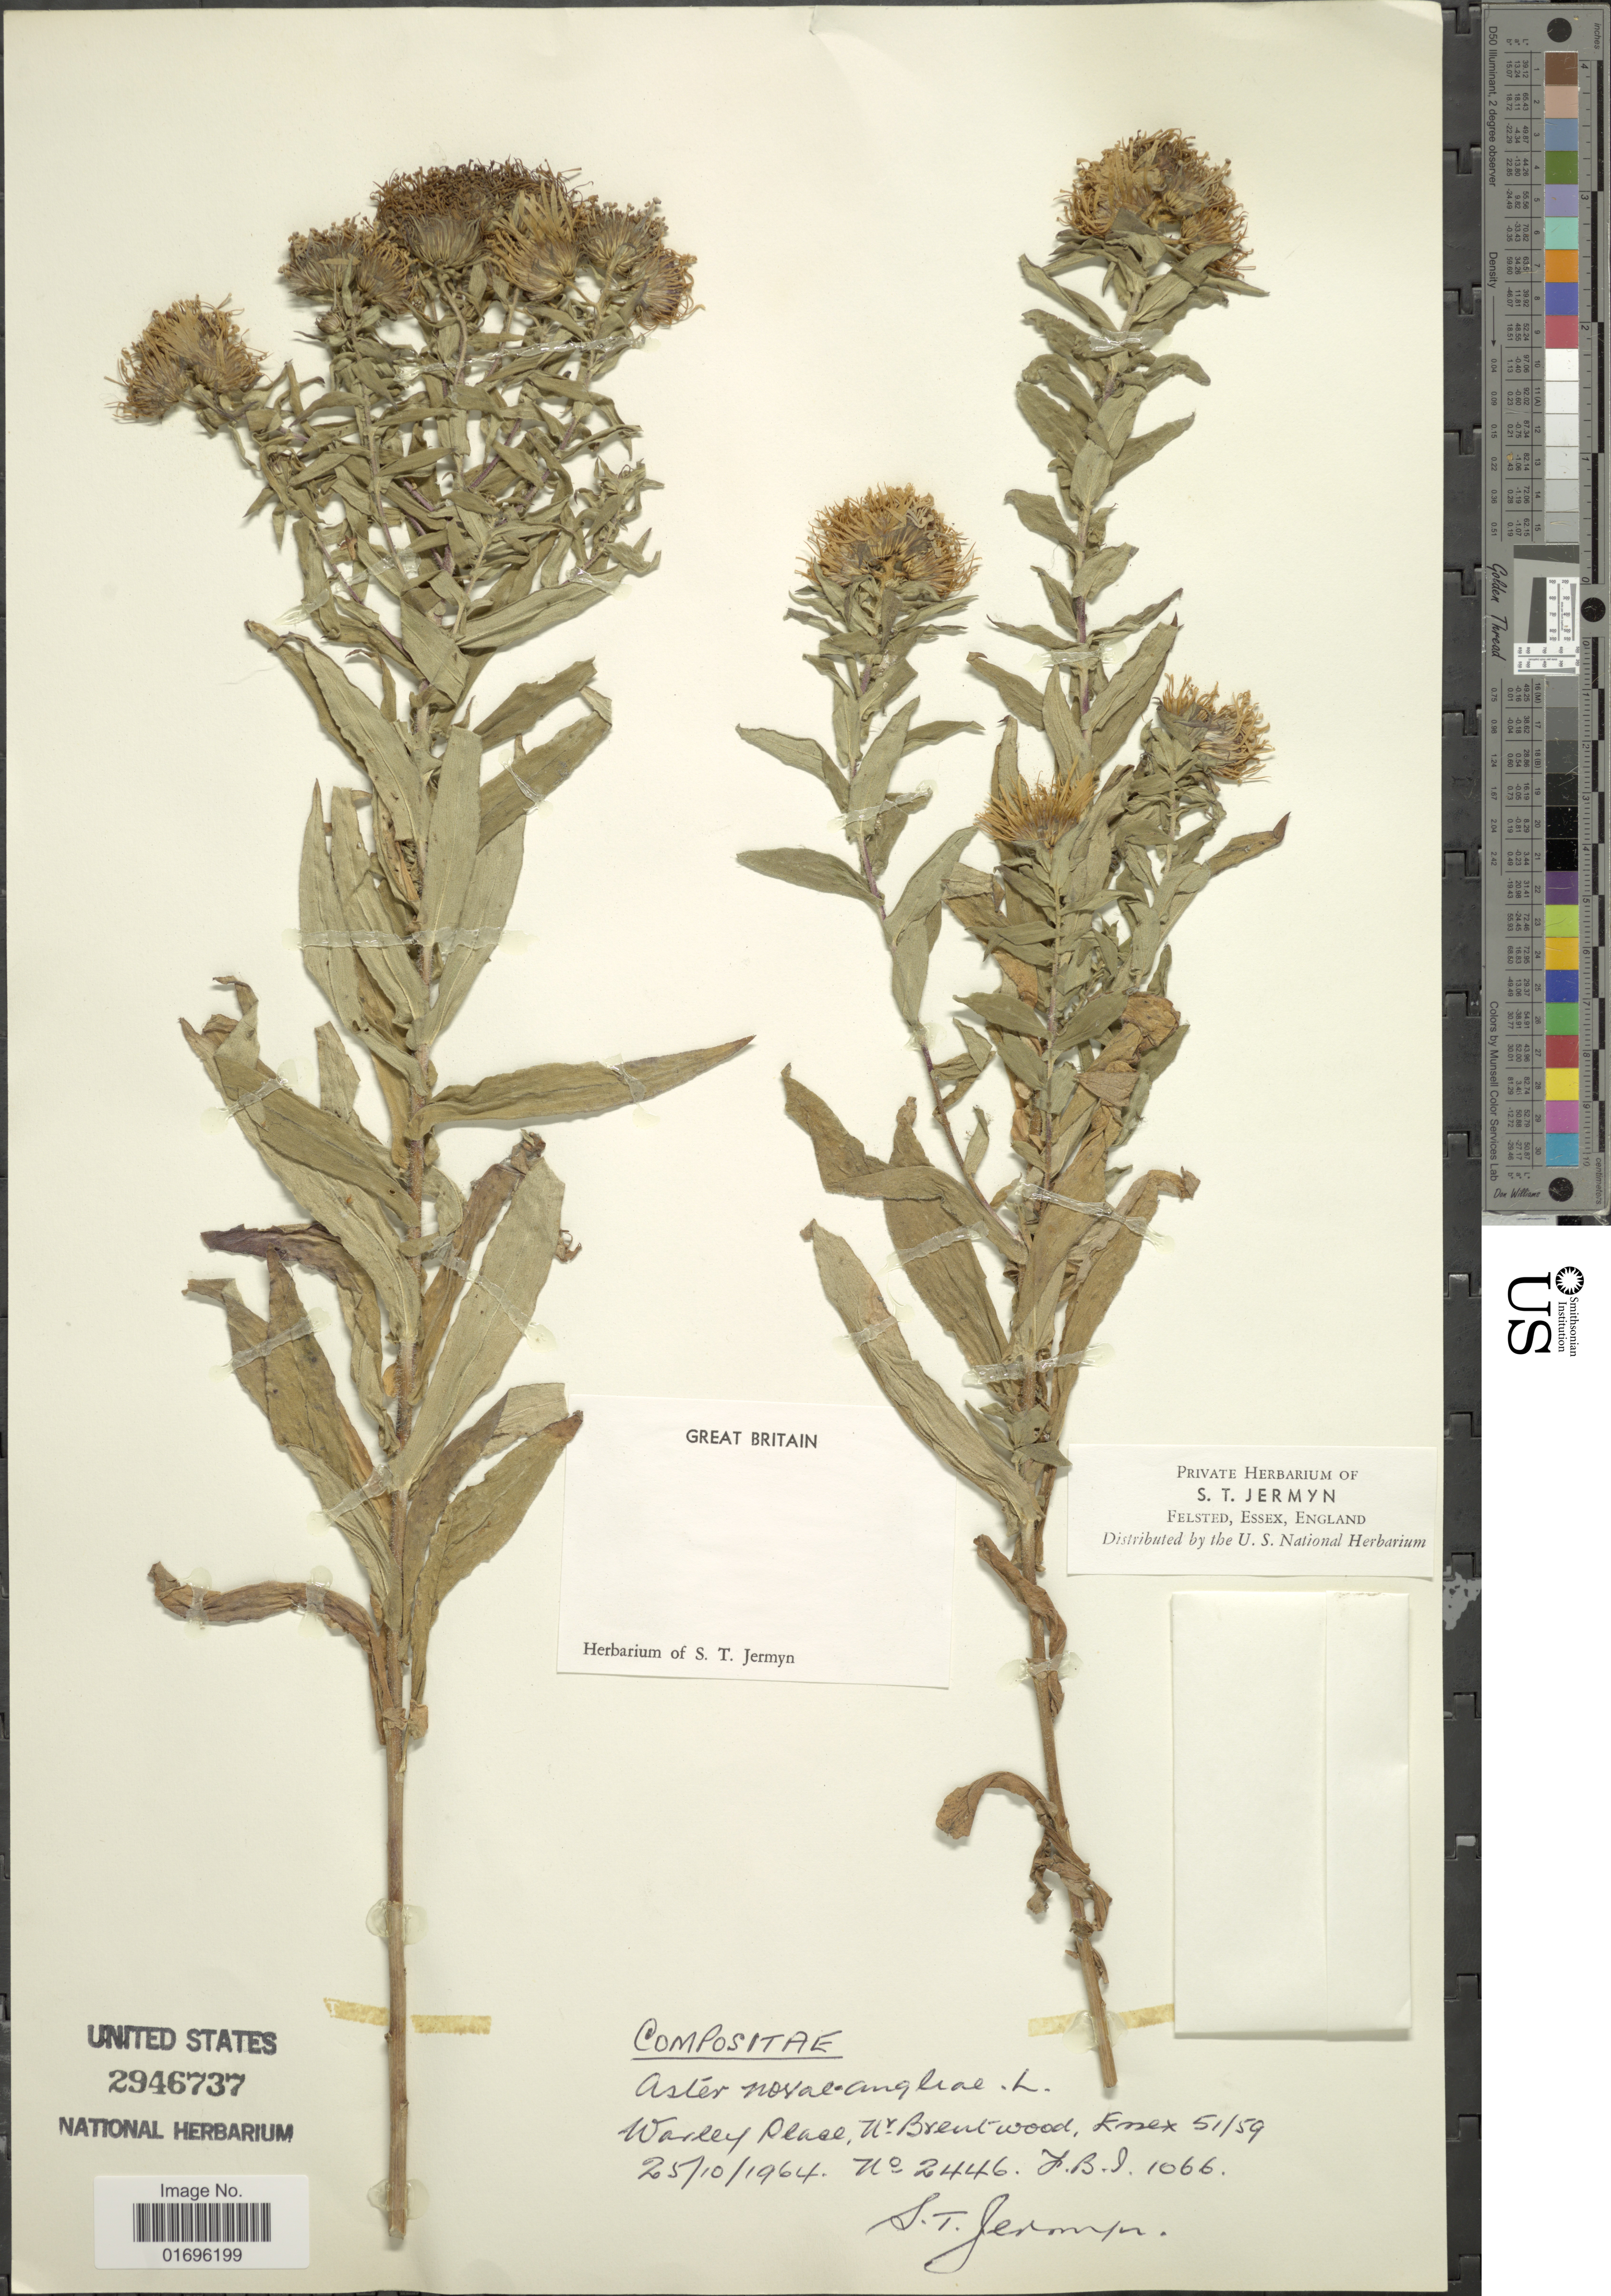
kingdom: Plantae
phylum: Tracheophyta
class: Magnoliopsida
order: Asterales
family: Asteraceae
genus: Aster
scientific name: Aster novae-angliae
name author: L.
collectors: S. Jermyn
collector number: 2446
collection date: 1964-10-25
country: United Kingdom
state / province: England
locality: Warley Place, Nr. Brentwood, Essex 51/59.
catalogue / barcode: US 2946737